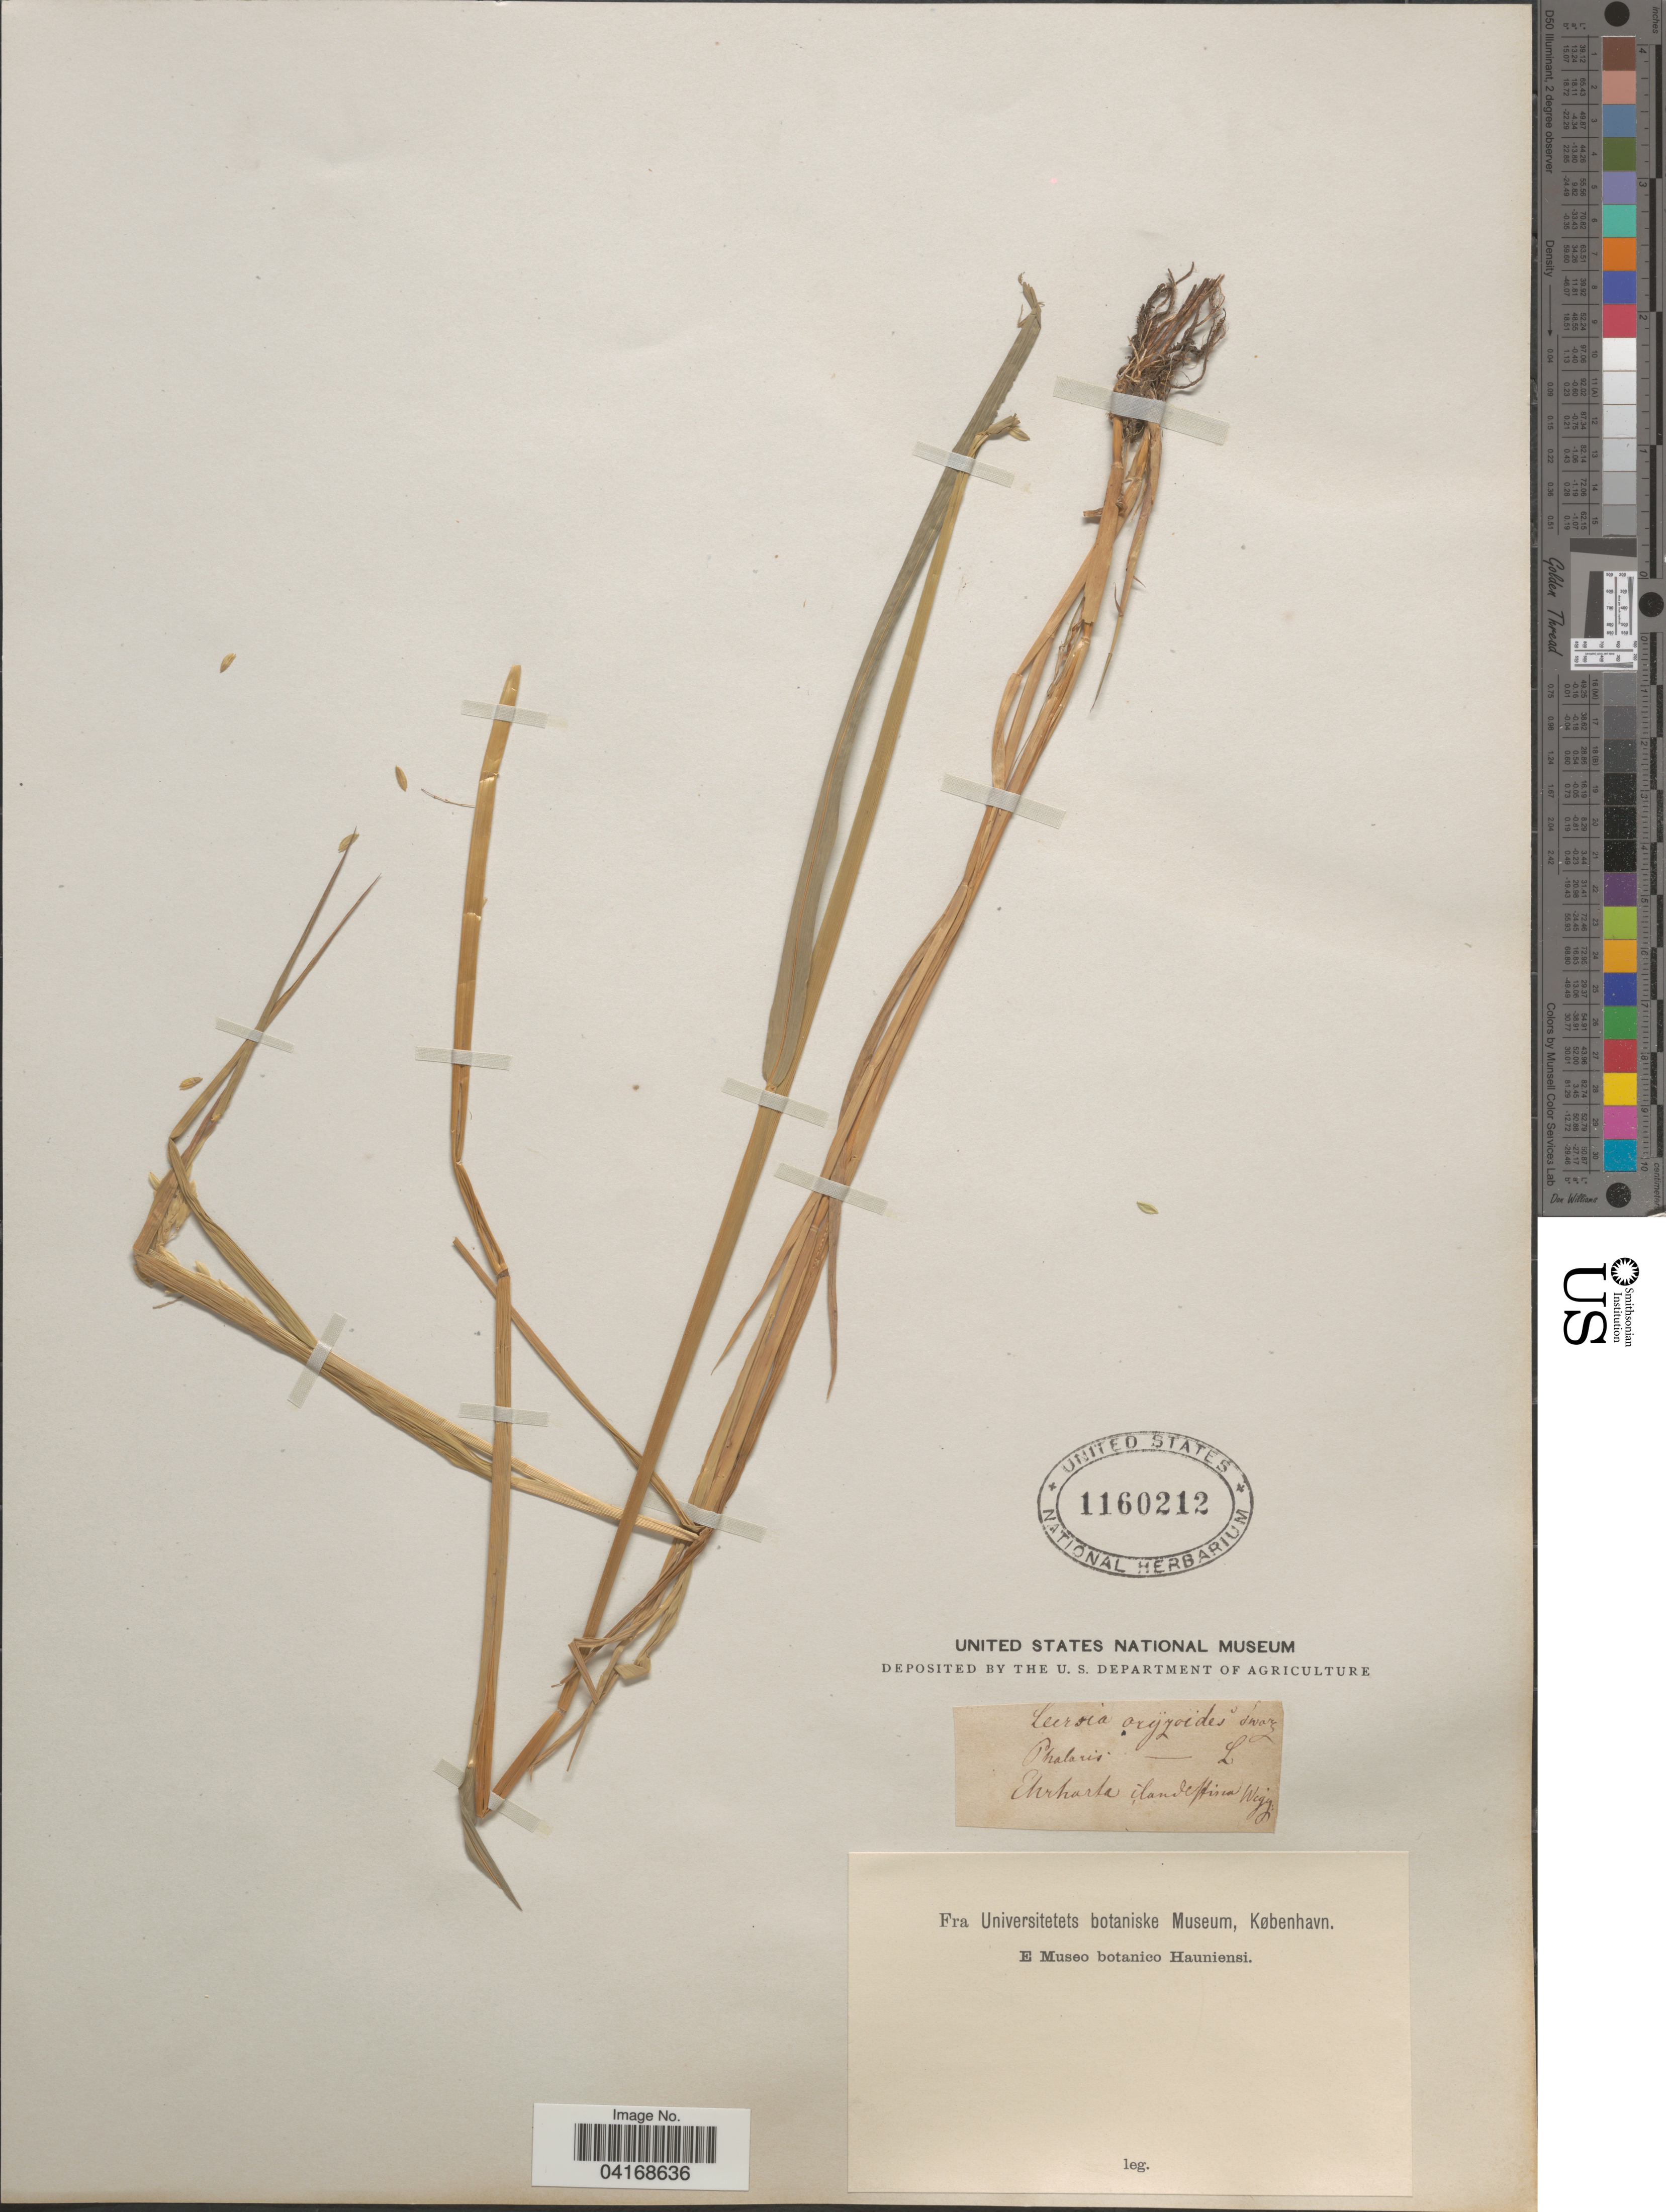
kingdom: Plantae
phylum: Tracheophyta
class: Liliopsida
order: Poales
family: Poaceae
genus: Leersia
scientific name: Leersia oryzoides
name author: (L.) Sw.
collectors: Museo Botanico Hauniense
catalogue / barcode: US 1160212